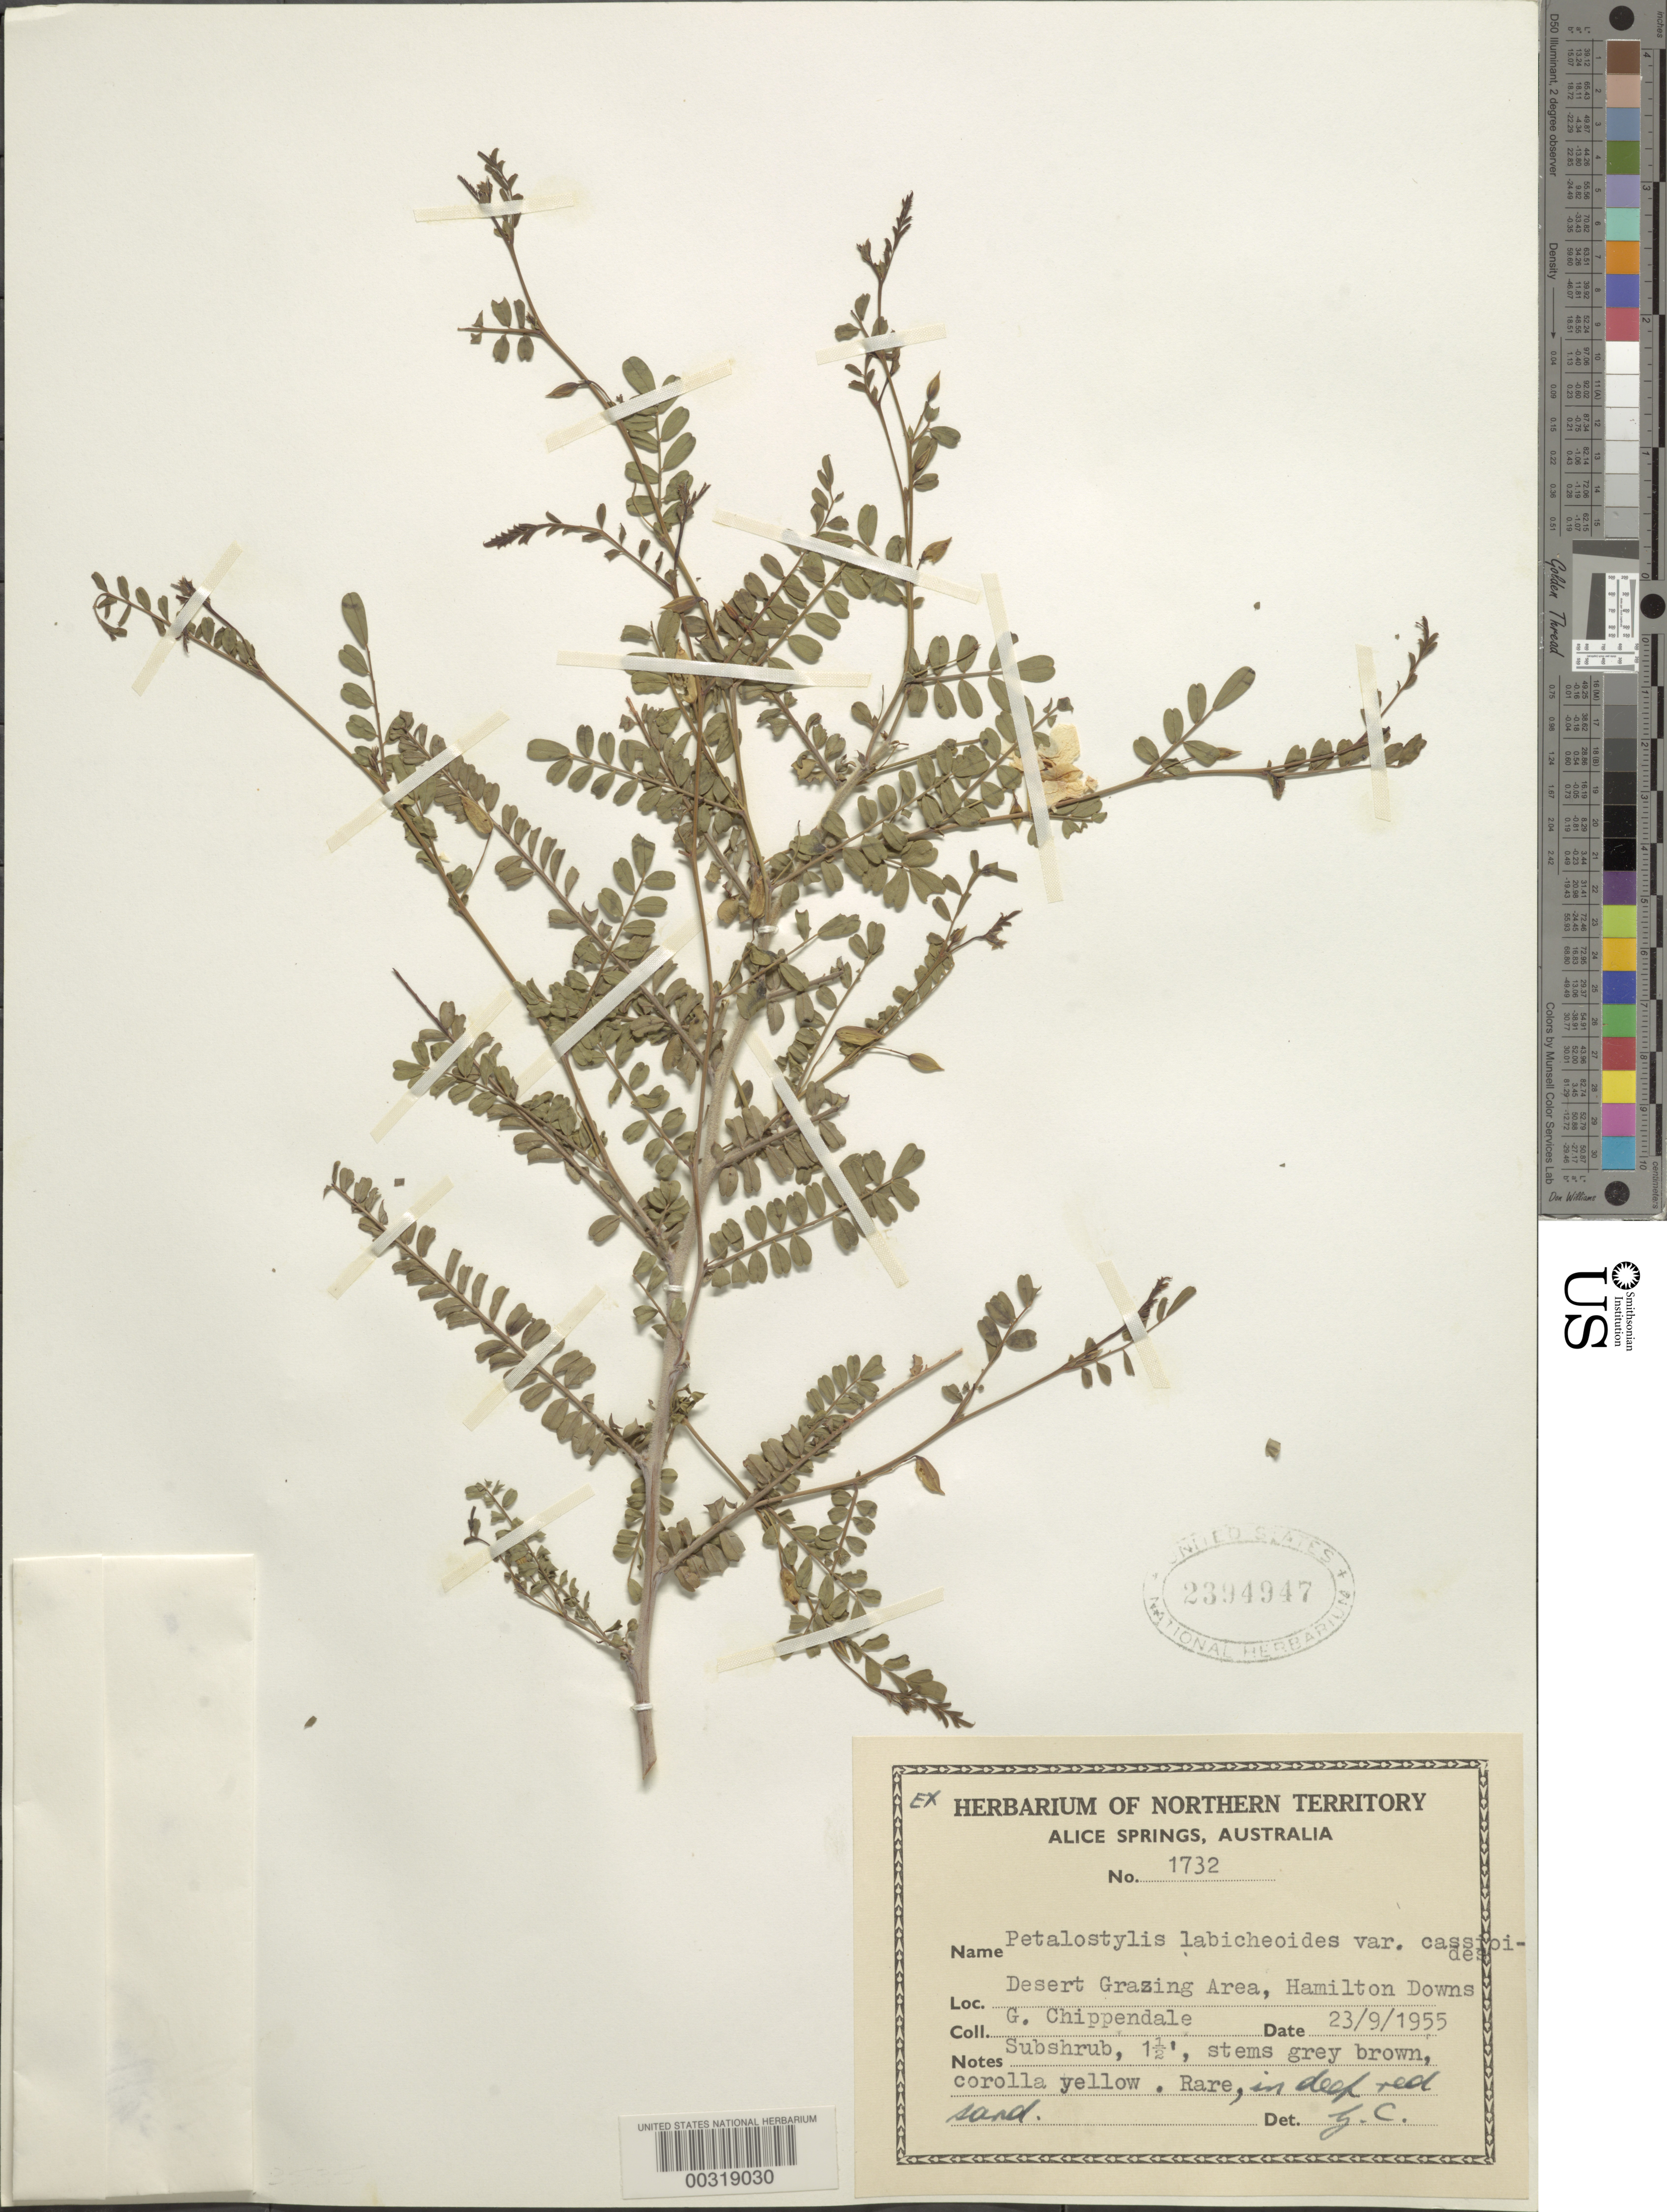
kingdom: Plantae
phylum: Tracheophyta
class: Magnoliopsida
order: Fabales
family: Fabaceae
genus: Petalostylis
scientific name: Petalostylis labicheoides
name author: R. Br.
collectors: G. Chippendale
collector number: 1732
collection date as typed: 23 Sep 1955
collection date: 1955-09-23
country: Australia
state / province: Northern Territory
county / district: Alice Springs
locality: Desert grazing area, hamilton downs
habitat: Deep red sand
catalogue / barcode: US 2394947